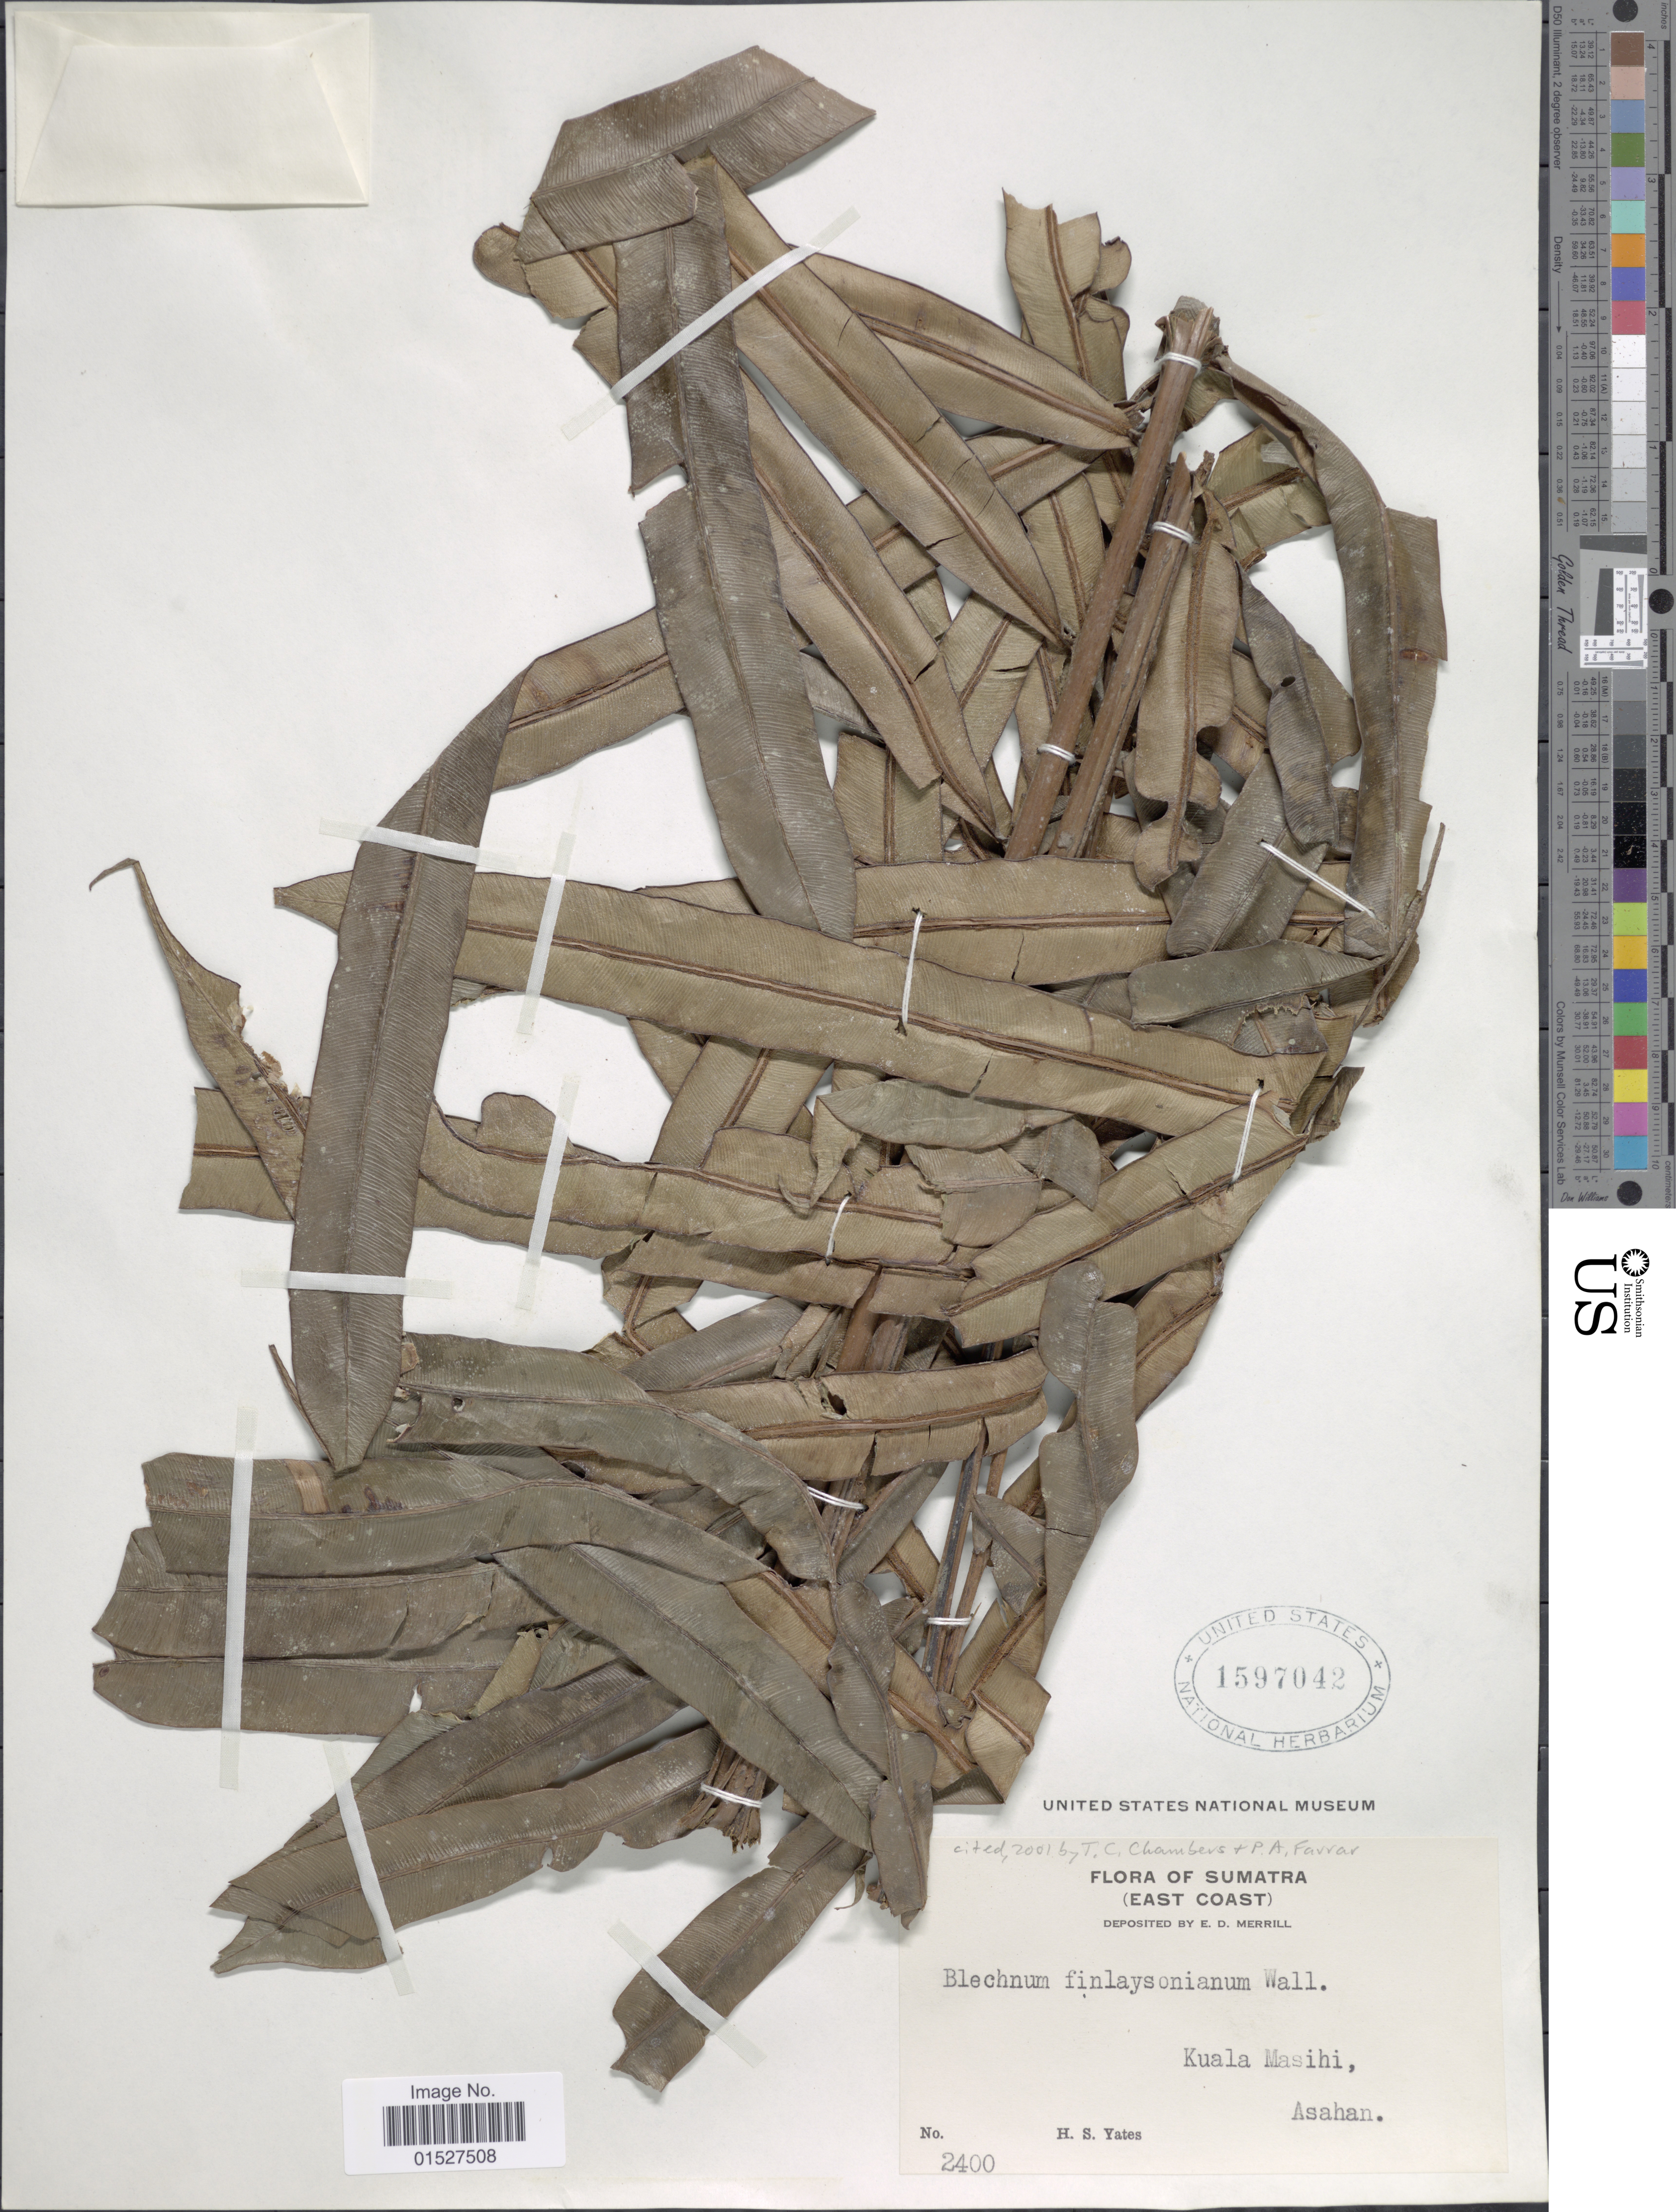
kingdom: Plantae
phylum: Tracheophyta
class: Polypodiopsida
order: Polypodiales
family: Blechnaceae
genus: Blechnum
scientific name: Blechnum finlaysonianum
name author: Wall.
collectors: H. S. Yates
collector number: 2400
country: Indonesia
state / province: Sumatra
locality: East Coast. Kuala Masihi, Asahan.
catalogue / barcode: US 1597042